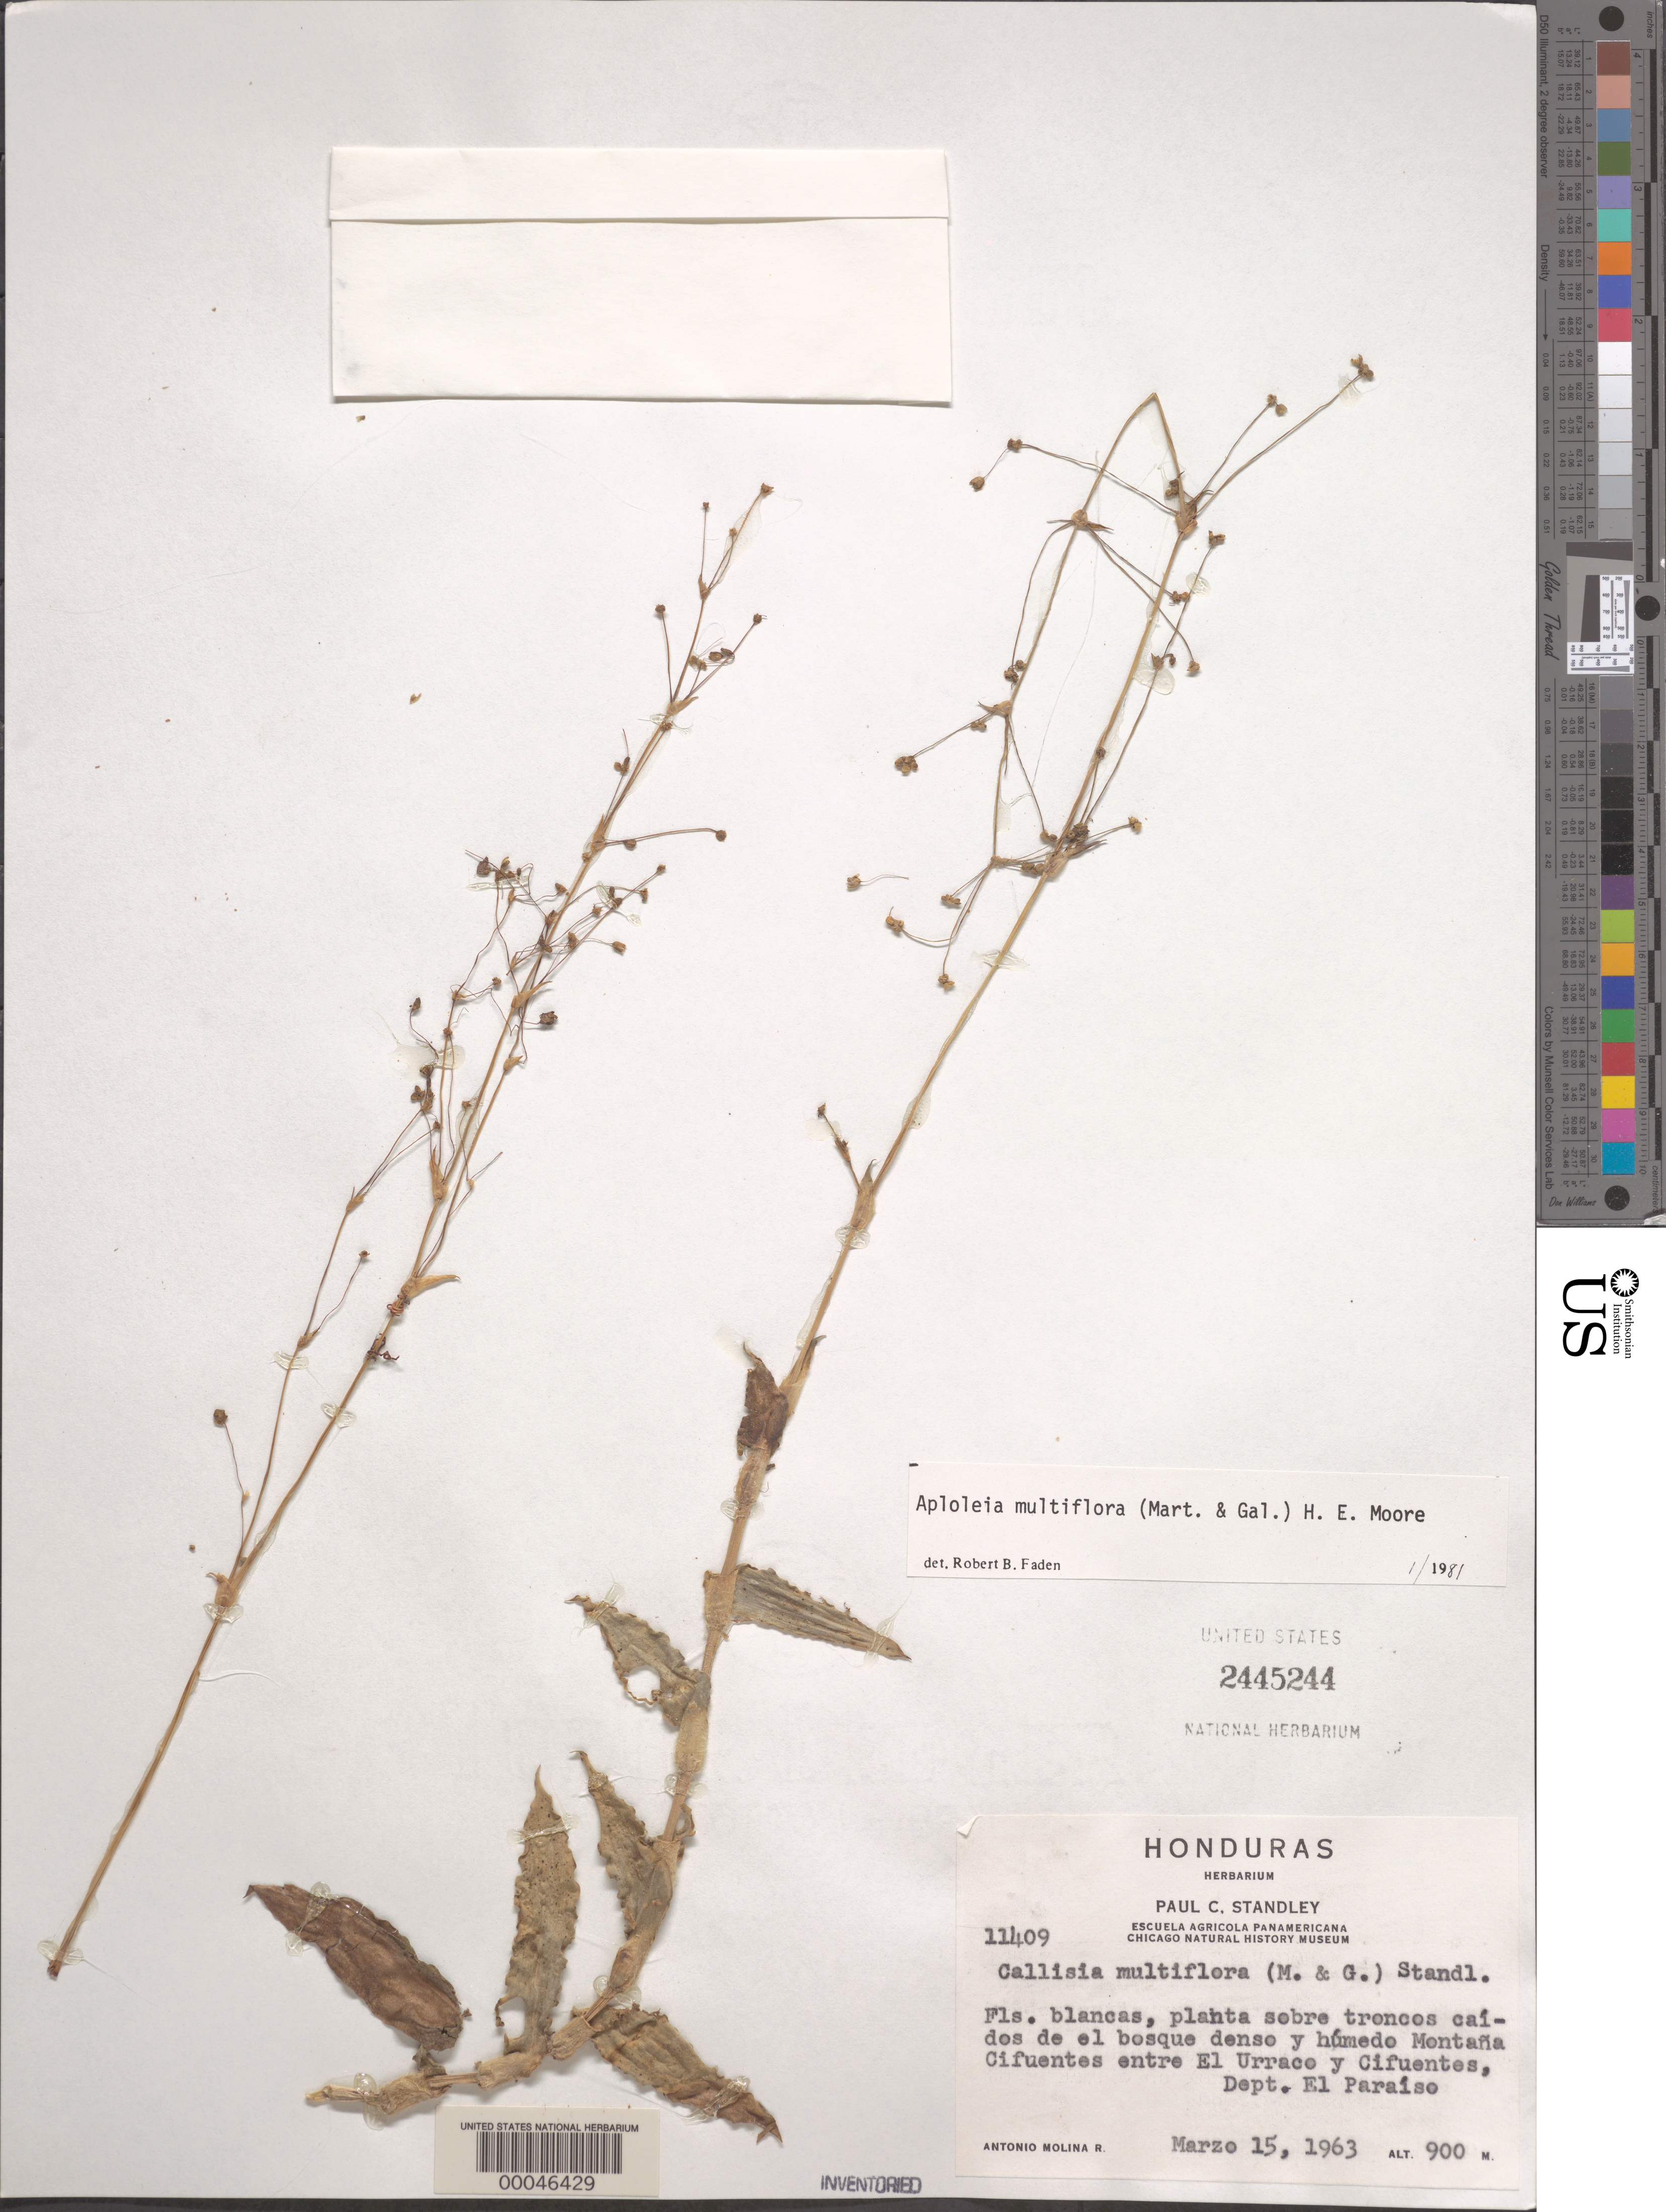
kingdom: Plantae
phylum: Tracheophyta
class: Liliopsida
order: Commelinales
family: Commelinaceae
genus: Callisia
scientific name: Callisia multiflora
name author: (M. Martens & Galeotti) Standl.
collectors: A. Molina R.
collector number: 11409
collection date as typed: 15 Mar 1963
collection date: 1963-03-15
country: Honduras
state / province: El Paraíso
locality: Between El Urraco and Cifuentes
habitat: Dense mountain forest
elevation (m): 900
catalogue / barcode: US 2445244